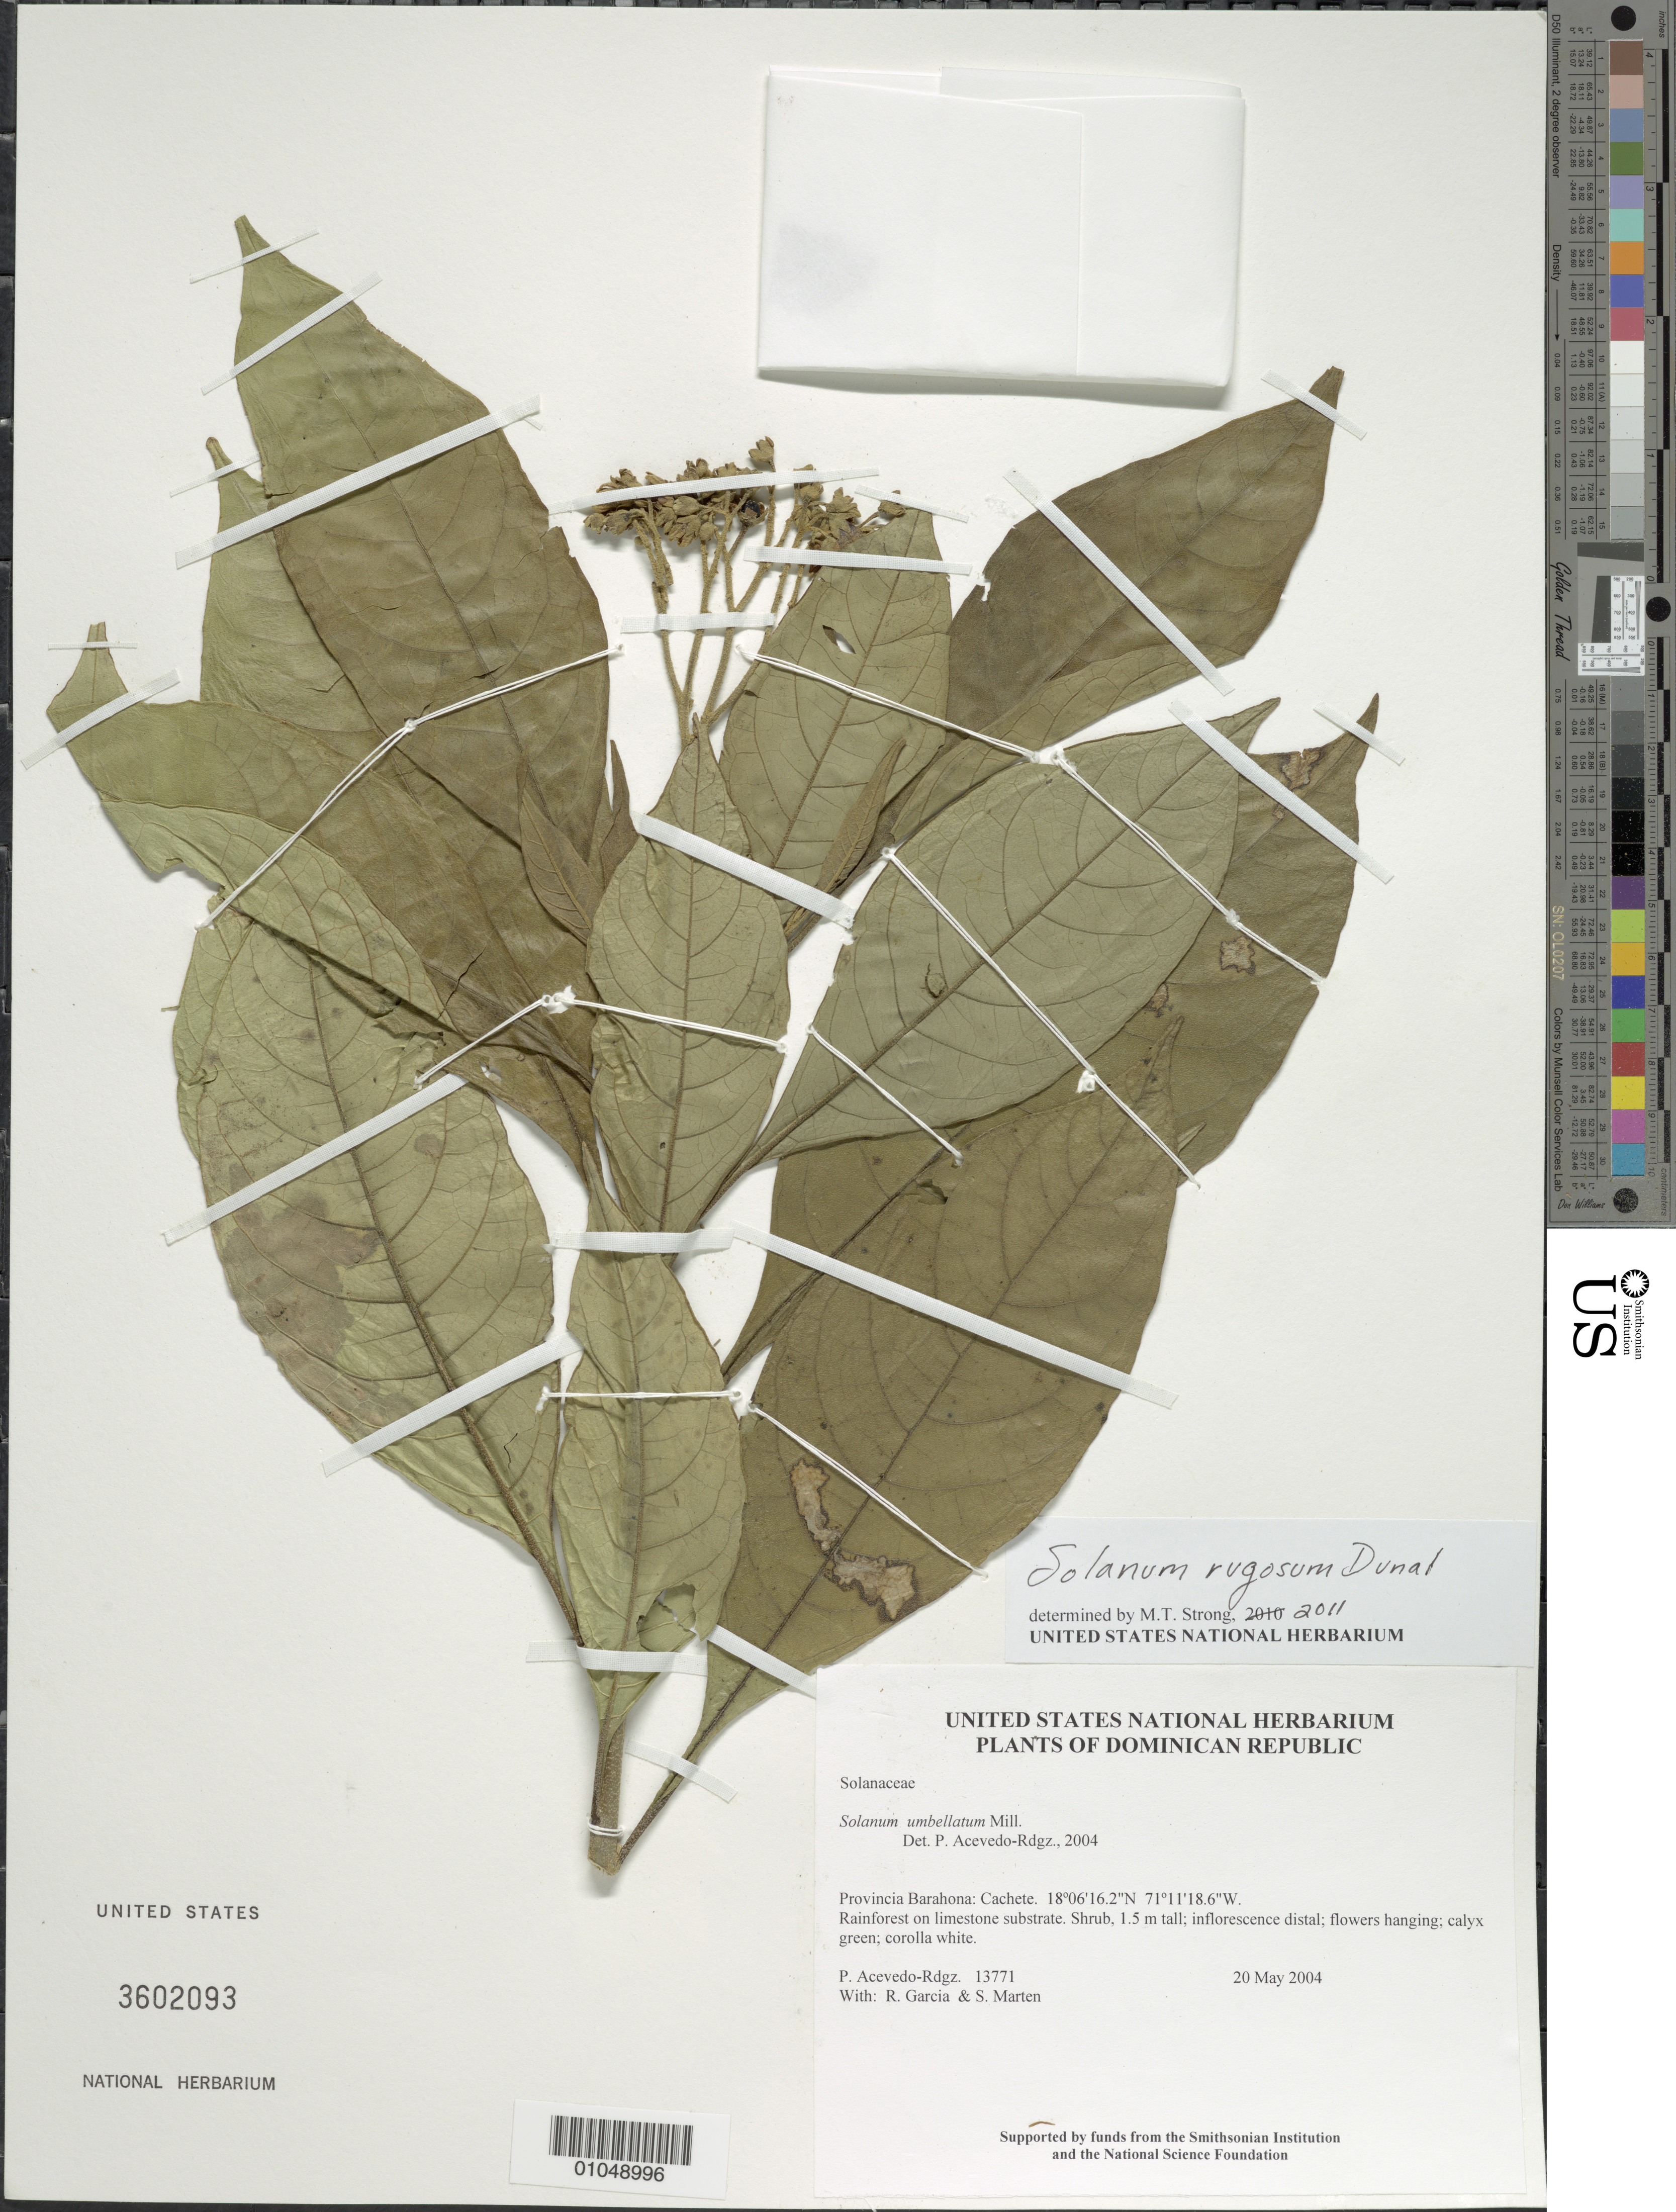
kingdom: Plantae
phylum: Tracheophyta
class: Magnoliopsida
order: Solanales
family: Solanaceae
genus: Solanum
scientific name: Solanum rugosum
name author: Dunal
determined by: Strong, M. T., (US), Smithsonian Institution - National Museum of Natural History (UNITED STATES)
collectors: P. Acevedo-Rodr., R. G. García & S. Marten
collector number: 13771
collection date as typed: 20 May 2004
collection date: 2004-05-20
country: Dominican Republic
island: Hispaniola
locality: Provincia Barahona: Cachete.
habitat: Rainforest on limestone substrate.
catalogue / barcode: US 3602093